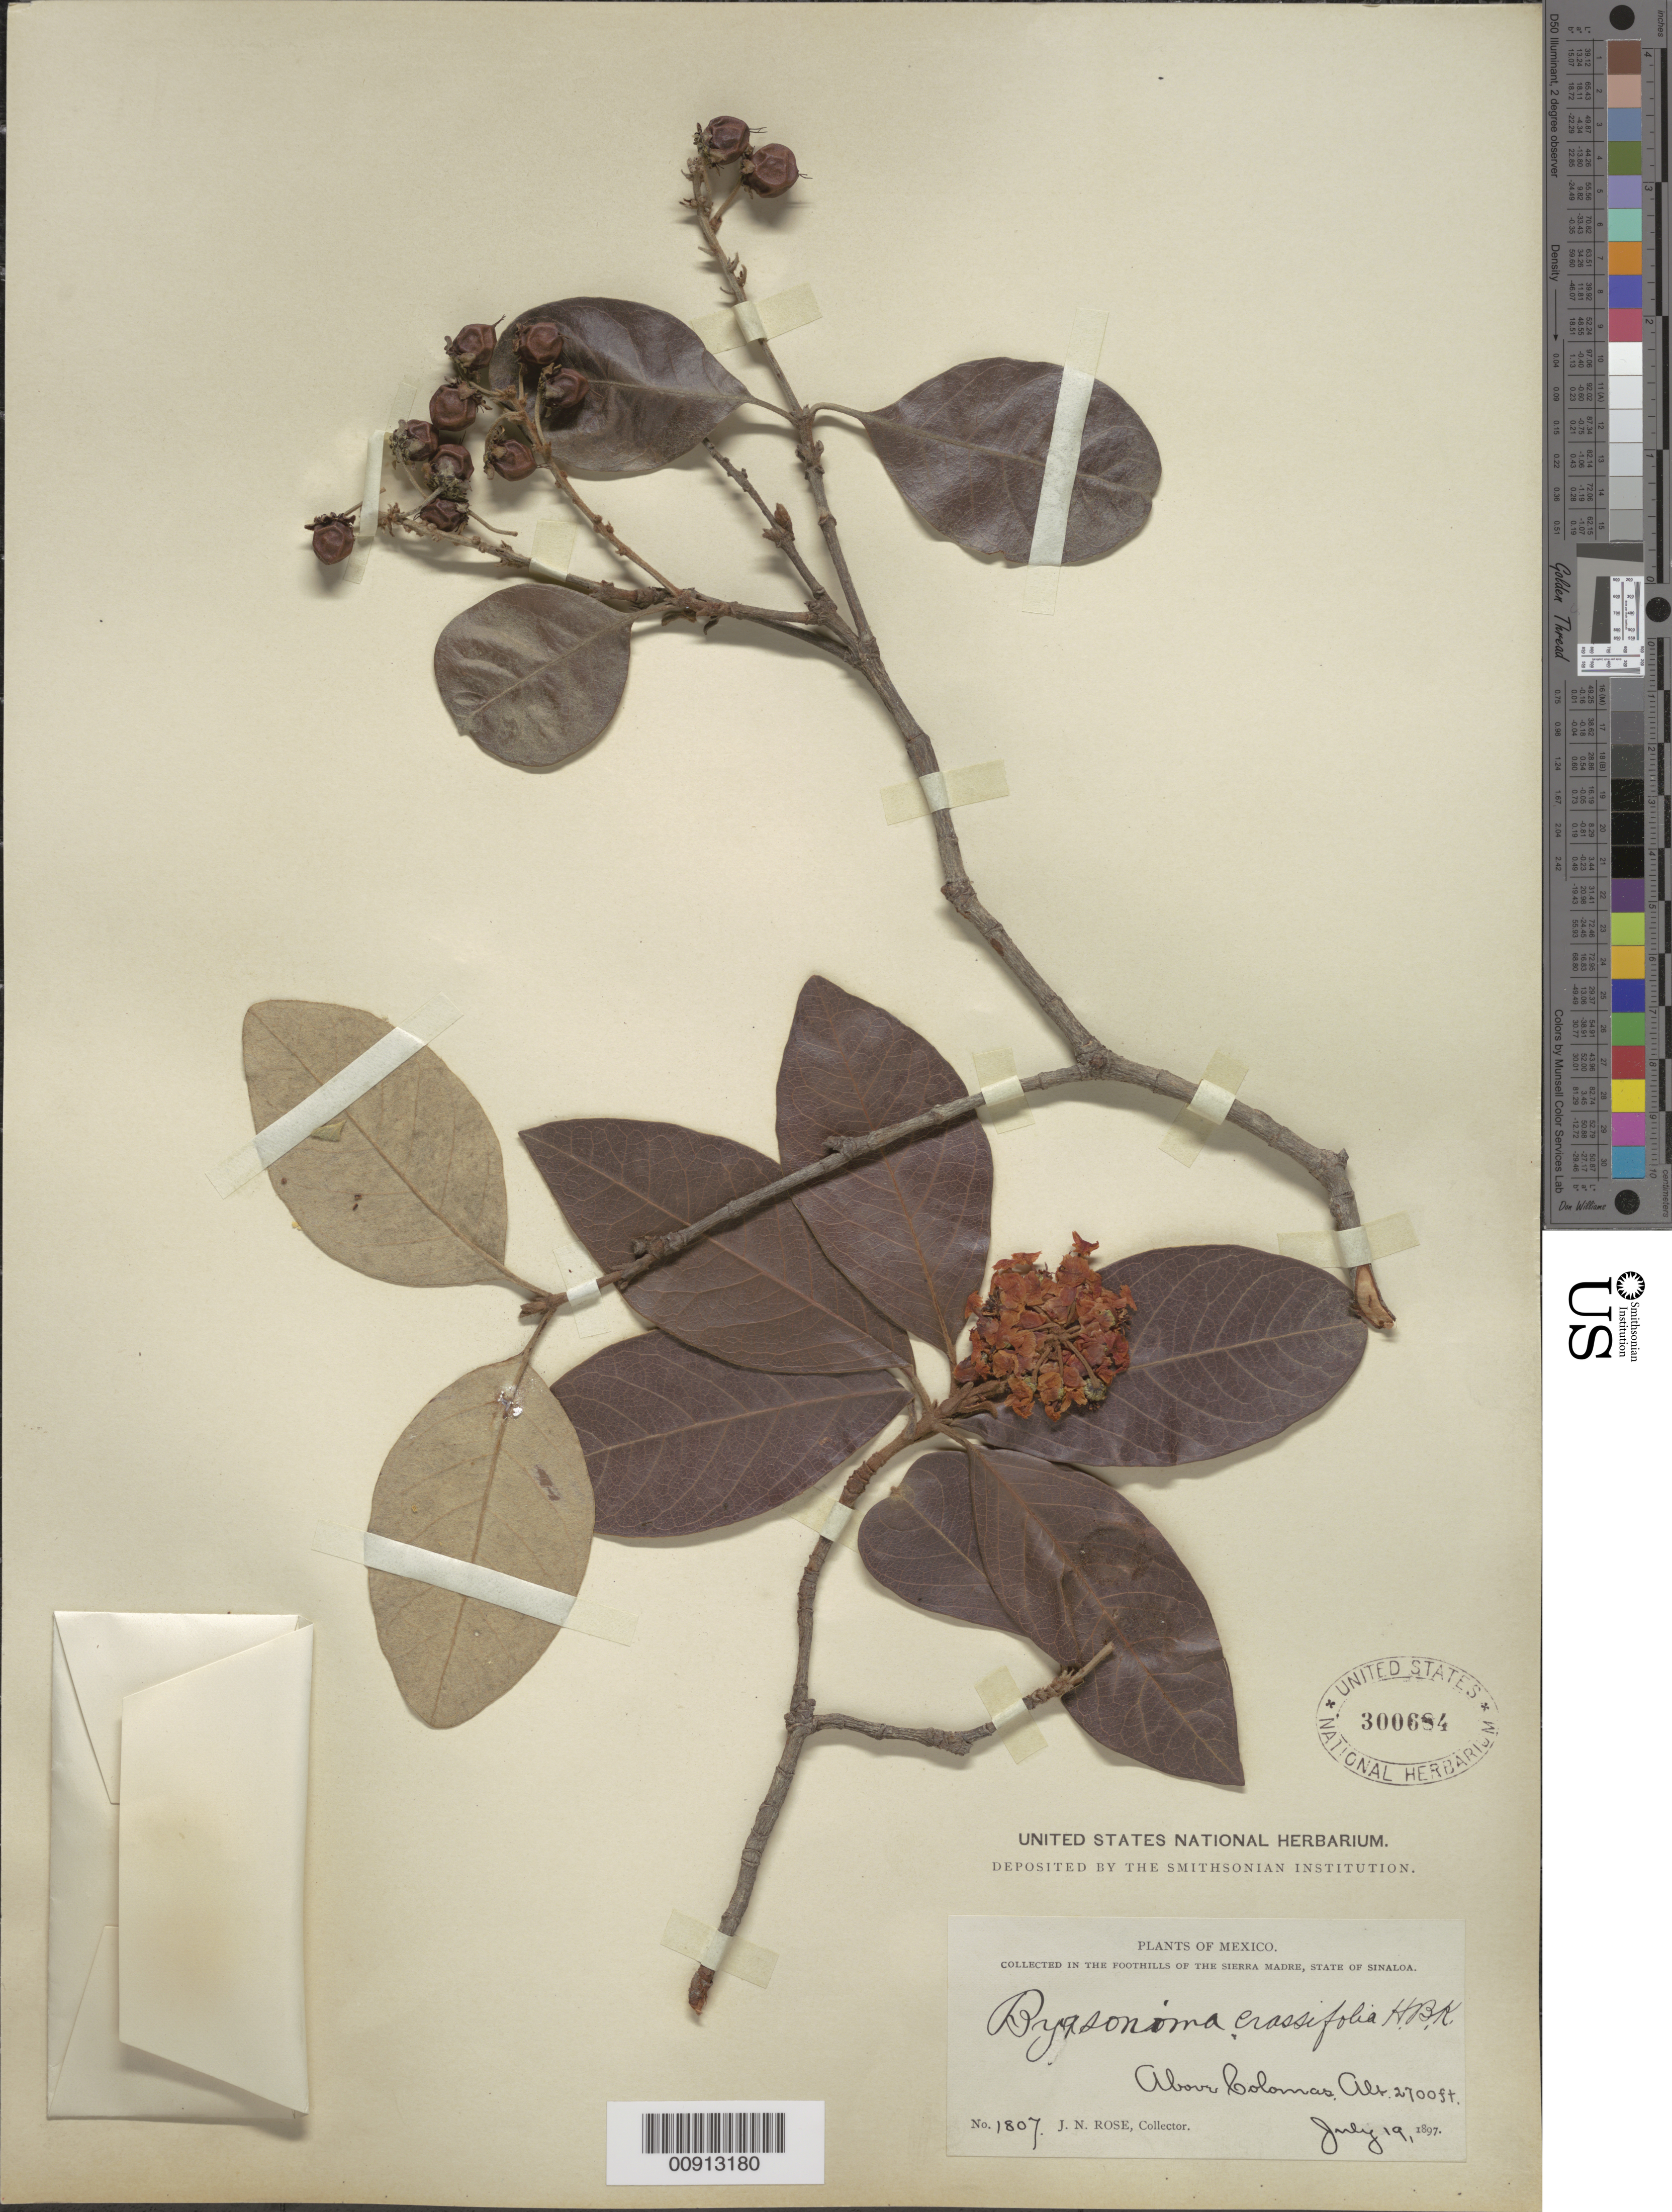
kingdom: Plantae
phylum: Tracheophyta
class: Magnoliopsida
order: Malpighiales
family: Malpighiaceae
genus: Byrsonima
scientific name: Byrsonima crassifolia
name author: (L.) Kunth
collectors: J. N. Rose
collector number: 1807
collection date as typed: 19 Jul 1897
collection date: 1897-07-19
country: Mexico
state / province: Sinaloa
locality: Above Colomas. Foothills of the Sierra Madre, State of Sinaloa.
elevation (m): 823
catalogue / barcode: US 300684